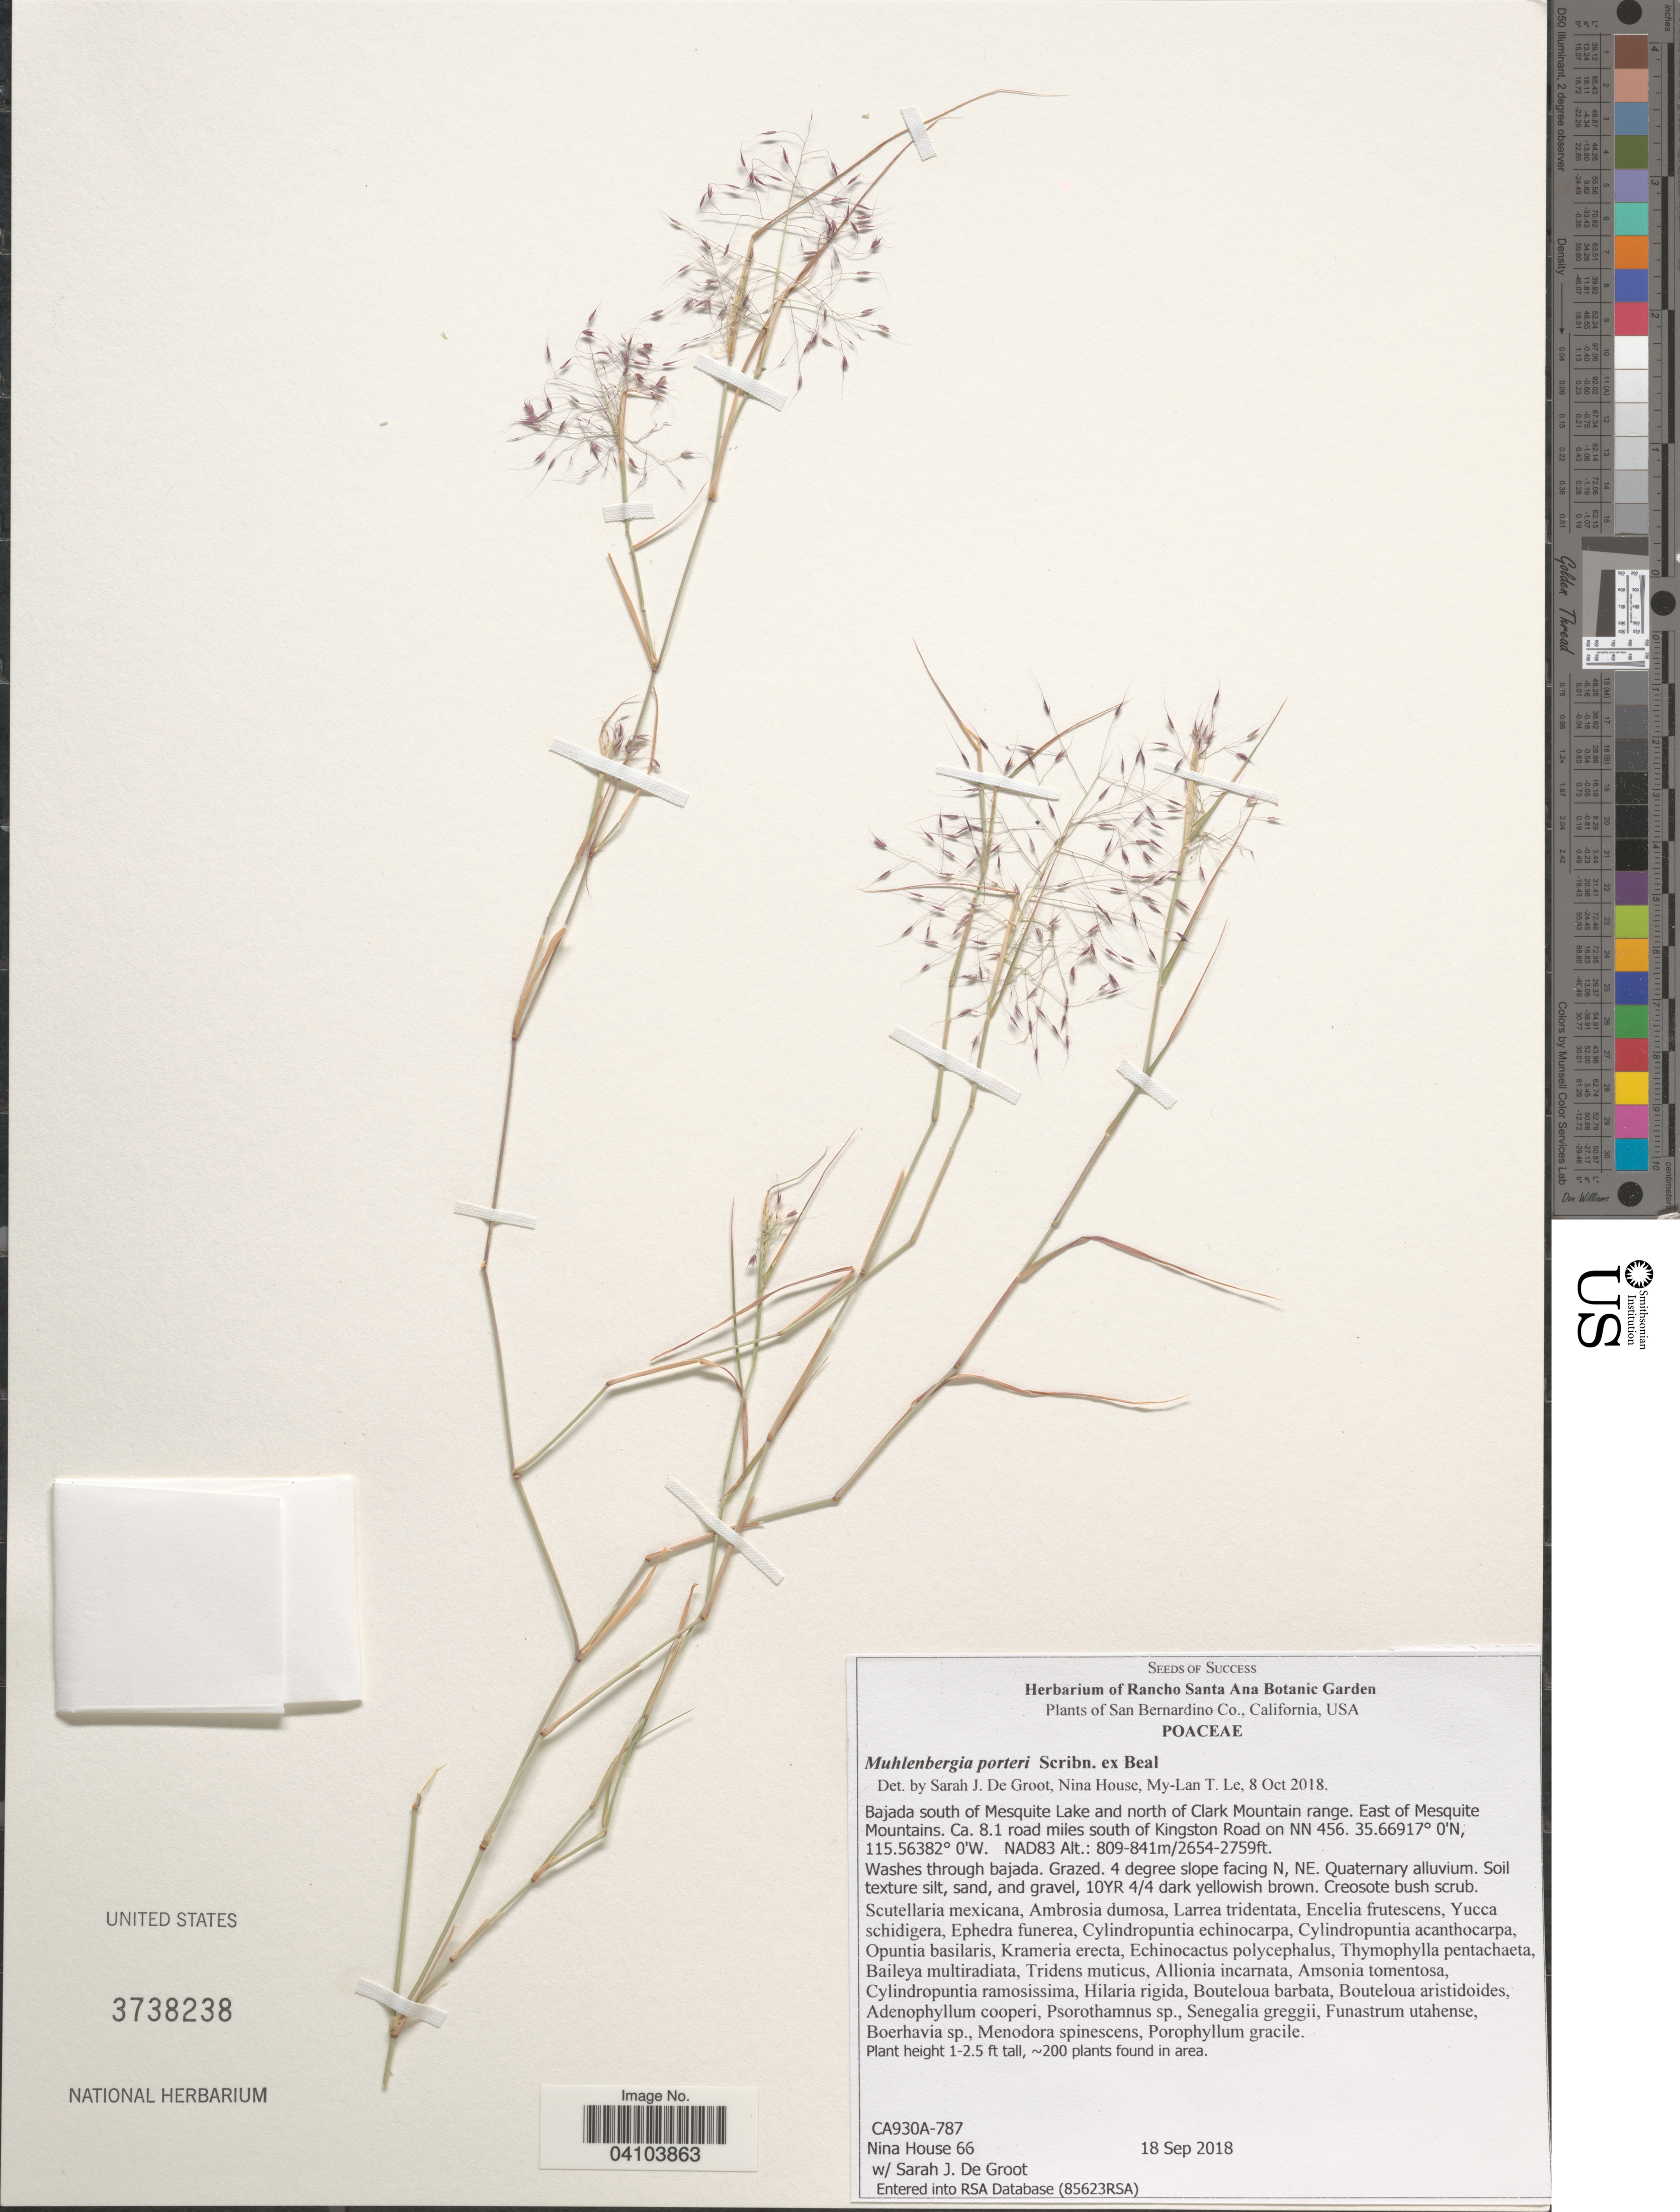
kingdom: Plantae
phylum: Tracheophyta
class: Liliopsida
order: Poales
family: Poaceae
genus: Muhlenbergia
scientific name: Muhlenbergia porteri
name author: Scribn. in W.J. Beal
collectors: N. House & S. De Groot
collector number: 66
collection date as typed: Transcribed d/m/y: 18/9/2018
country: United States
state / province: California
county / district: San Bernardino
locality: San Bernardino Co. Bajada south of Mesquite Lake and north of Clark Mountain range. East of Mesquite Mountains. Ca. 8.1 road miles south of Kingston Road on NN 456. NAD83.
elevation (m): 809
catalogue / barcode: US 3738238